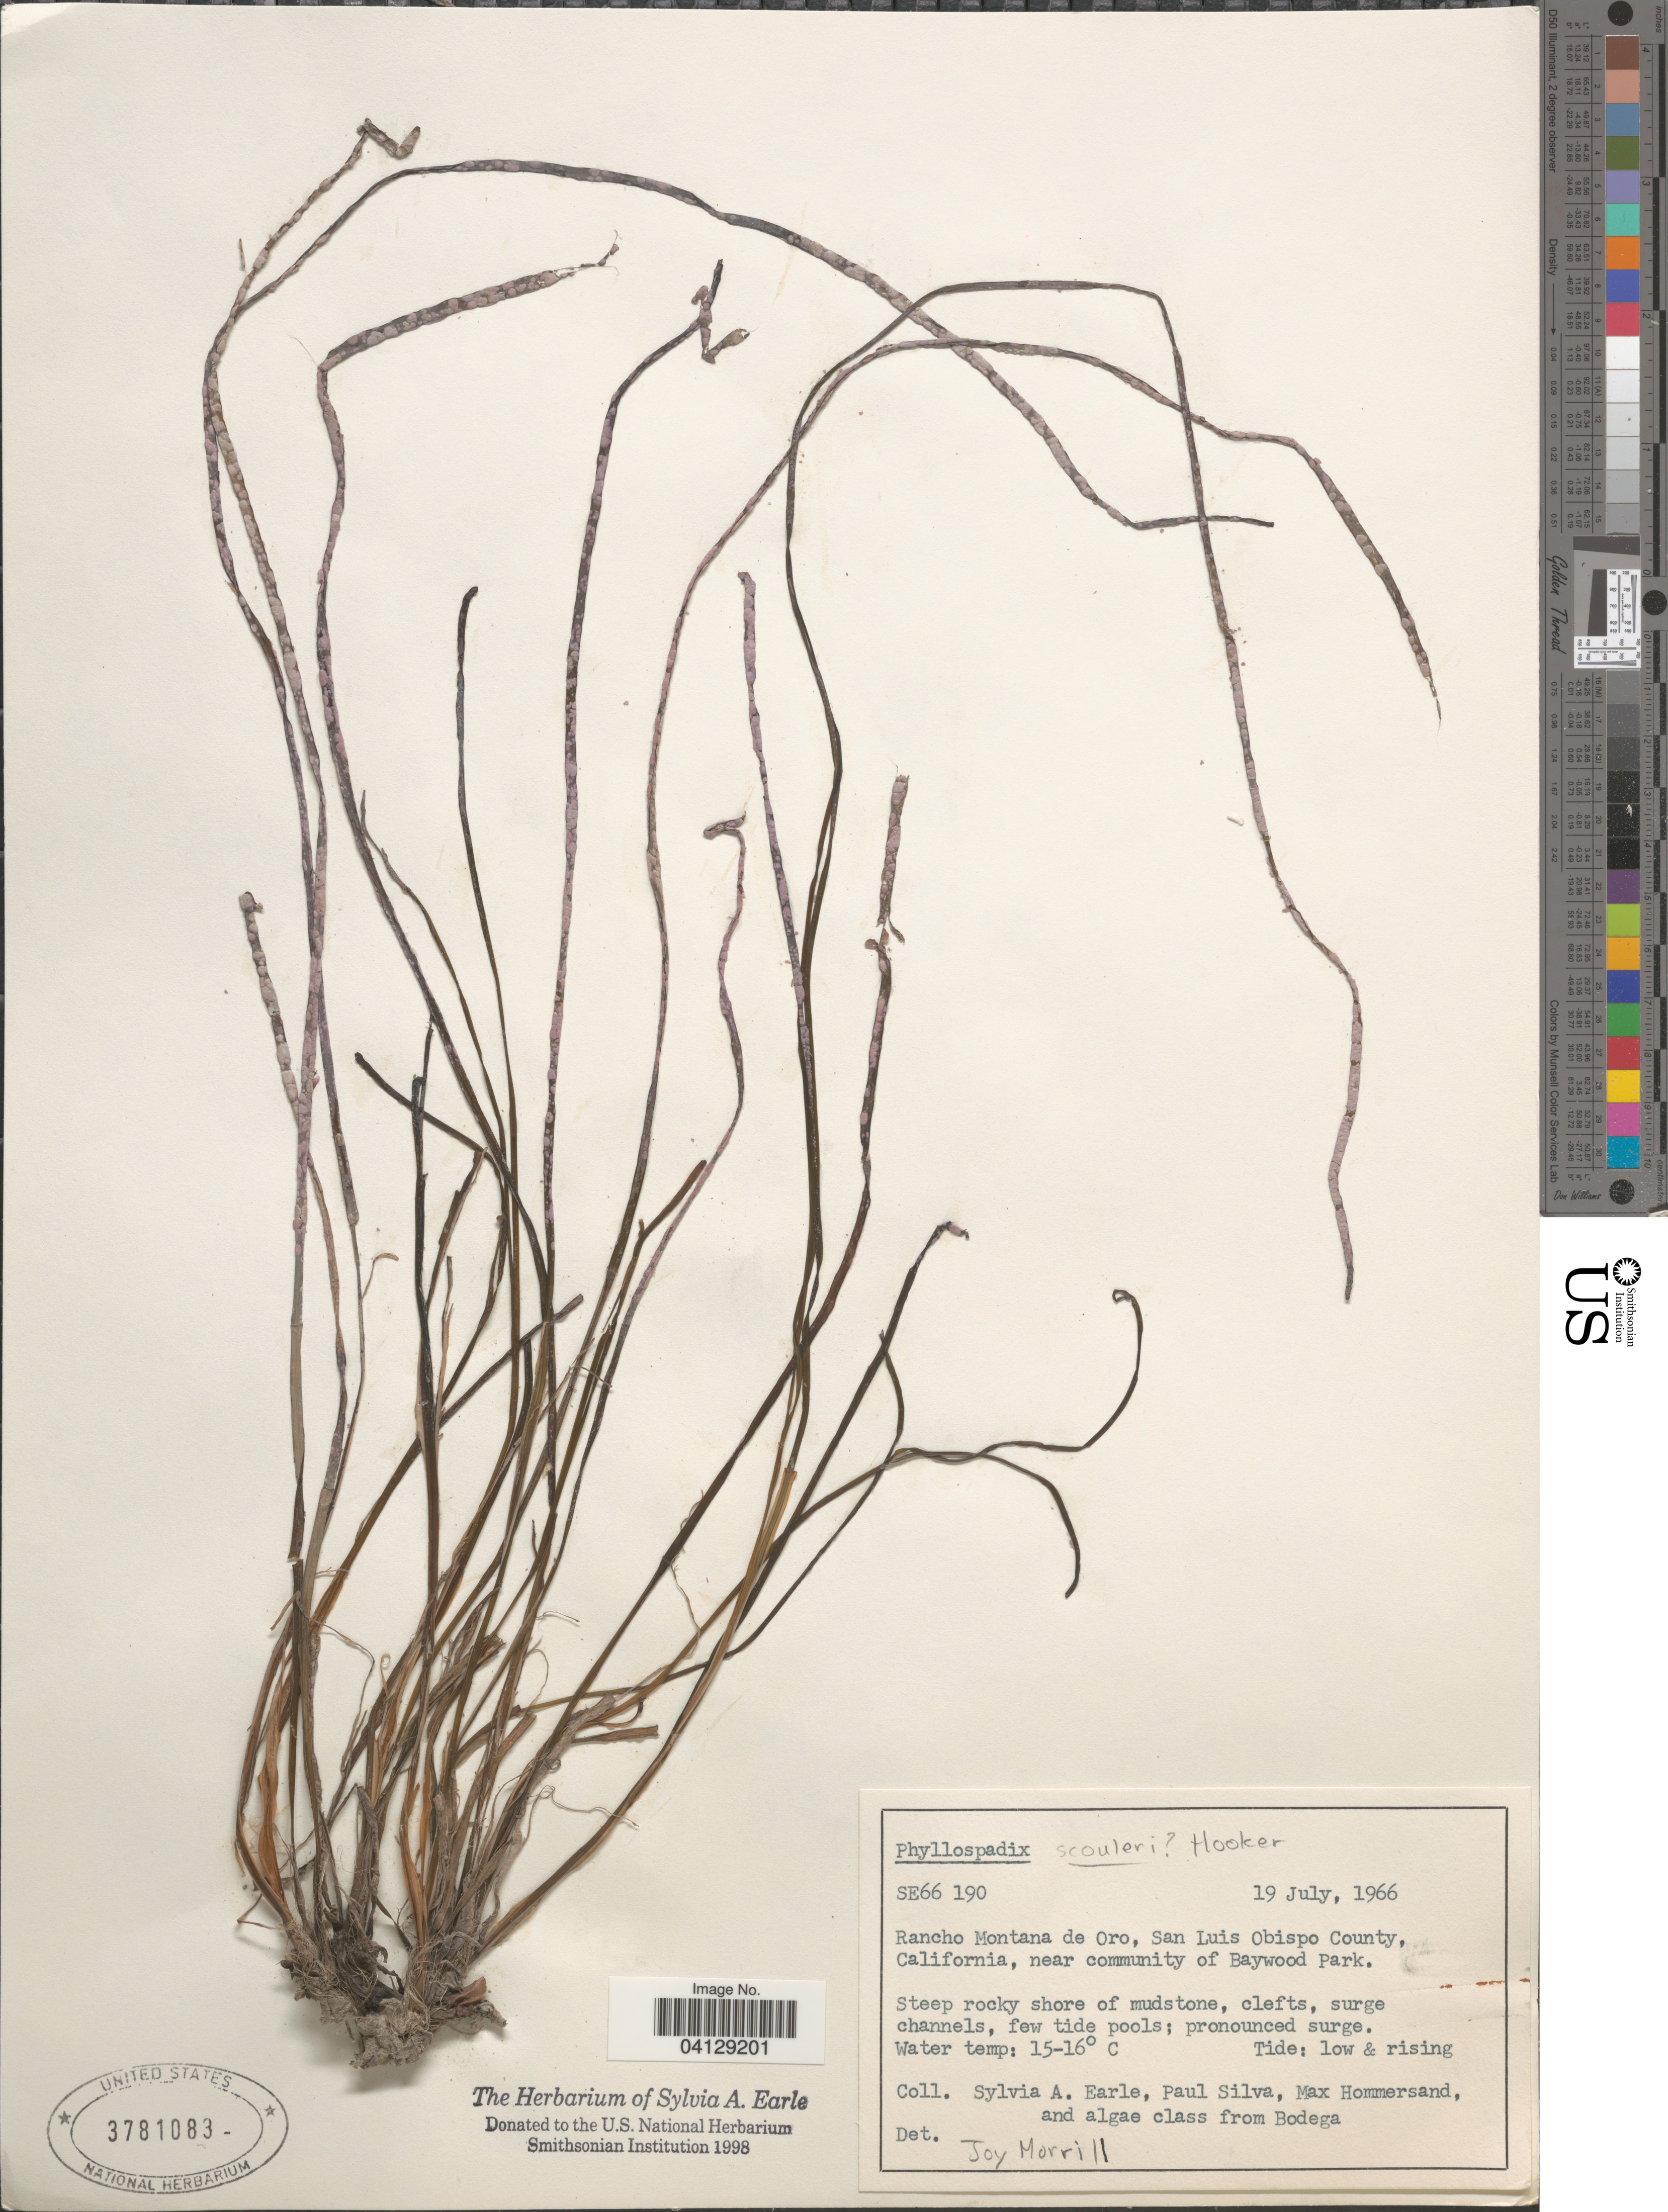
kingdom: Plantae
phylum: Tracheophyta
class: Liliopsida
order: Alismatales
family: Zosteraceae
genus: Phyllospadix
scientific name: Phyllospadix scouleri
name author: Hook.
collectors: S. A. Earle, P. C. Silva, M. H. Hommersand & Algae class from Bodega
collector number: SE66 190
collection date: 1966-07-19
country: United States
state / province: California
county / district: San Luis Obispo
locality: Rancho Montana de Oro, San Luis Obispo County, near community of Baywood Park.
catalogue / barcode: US 3781083